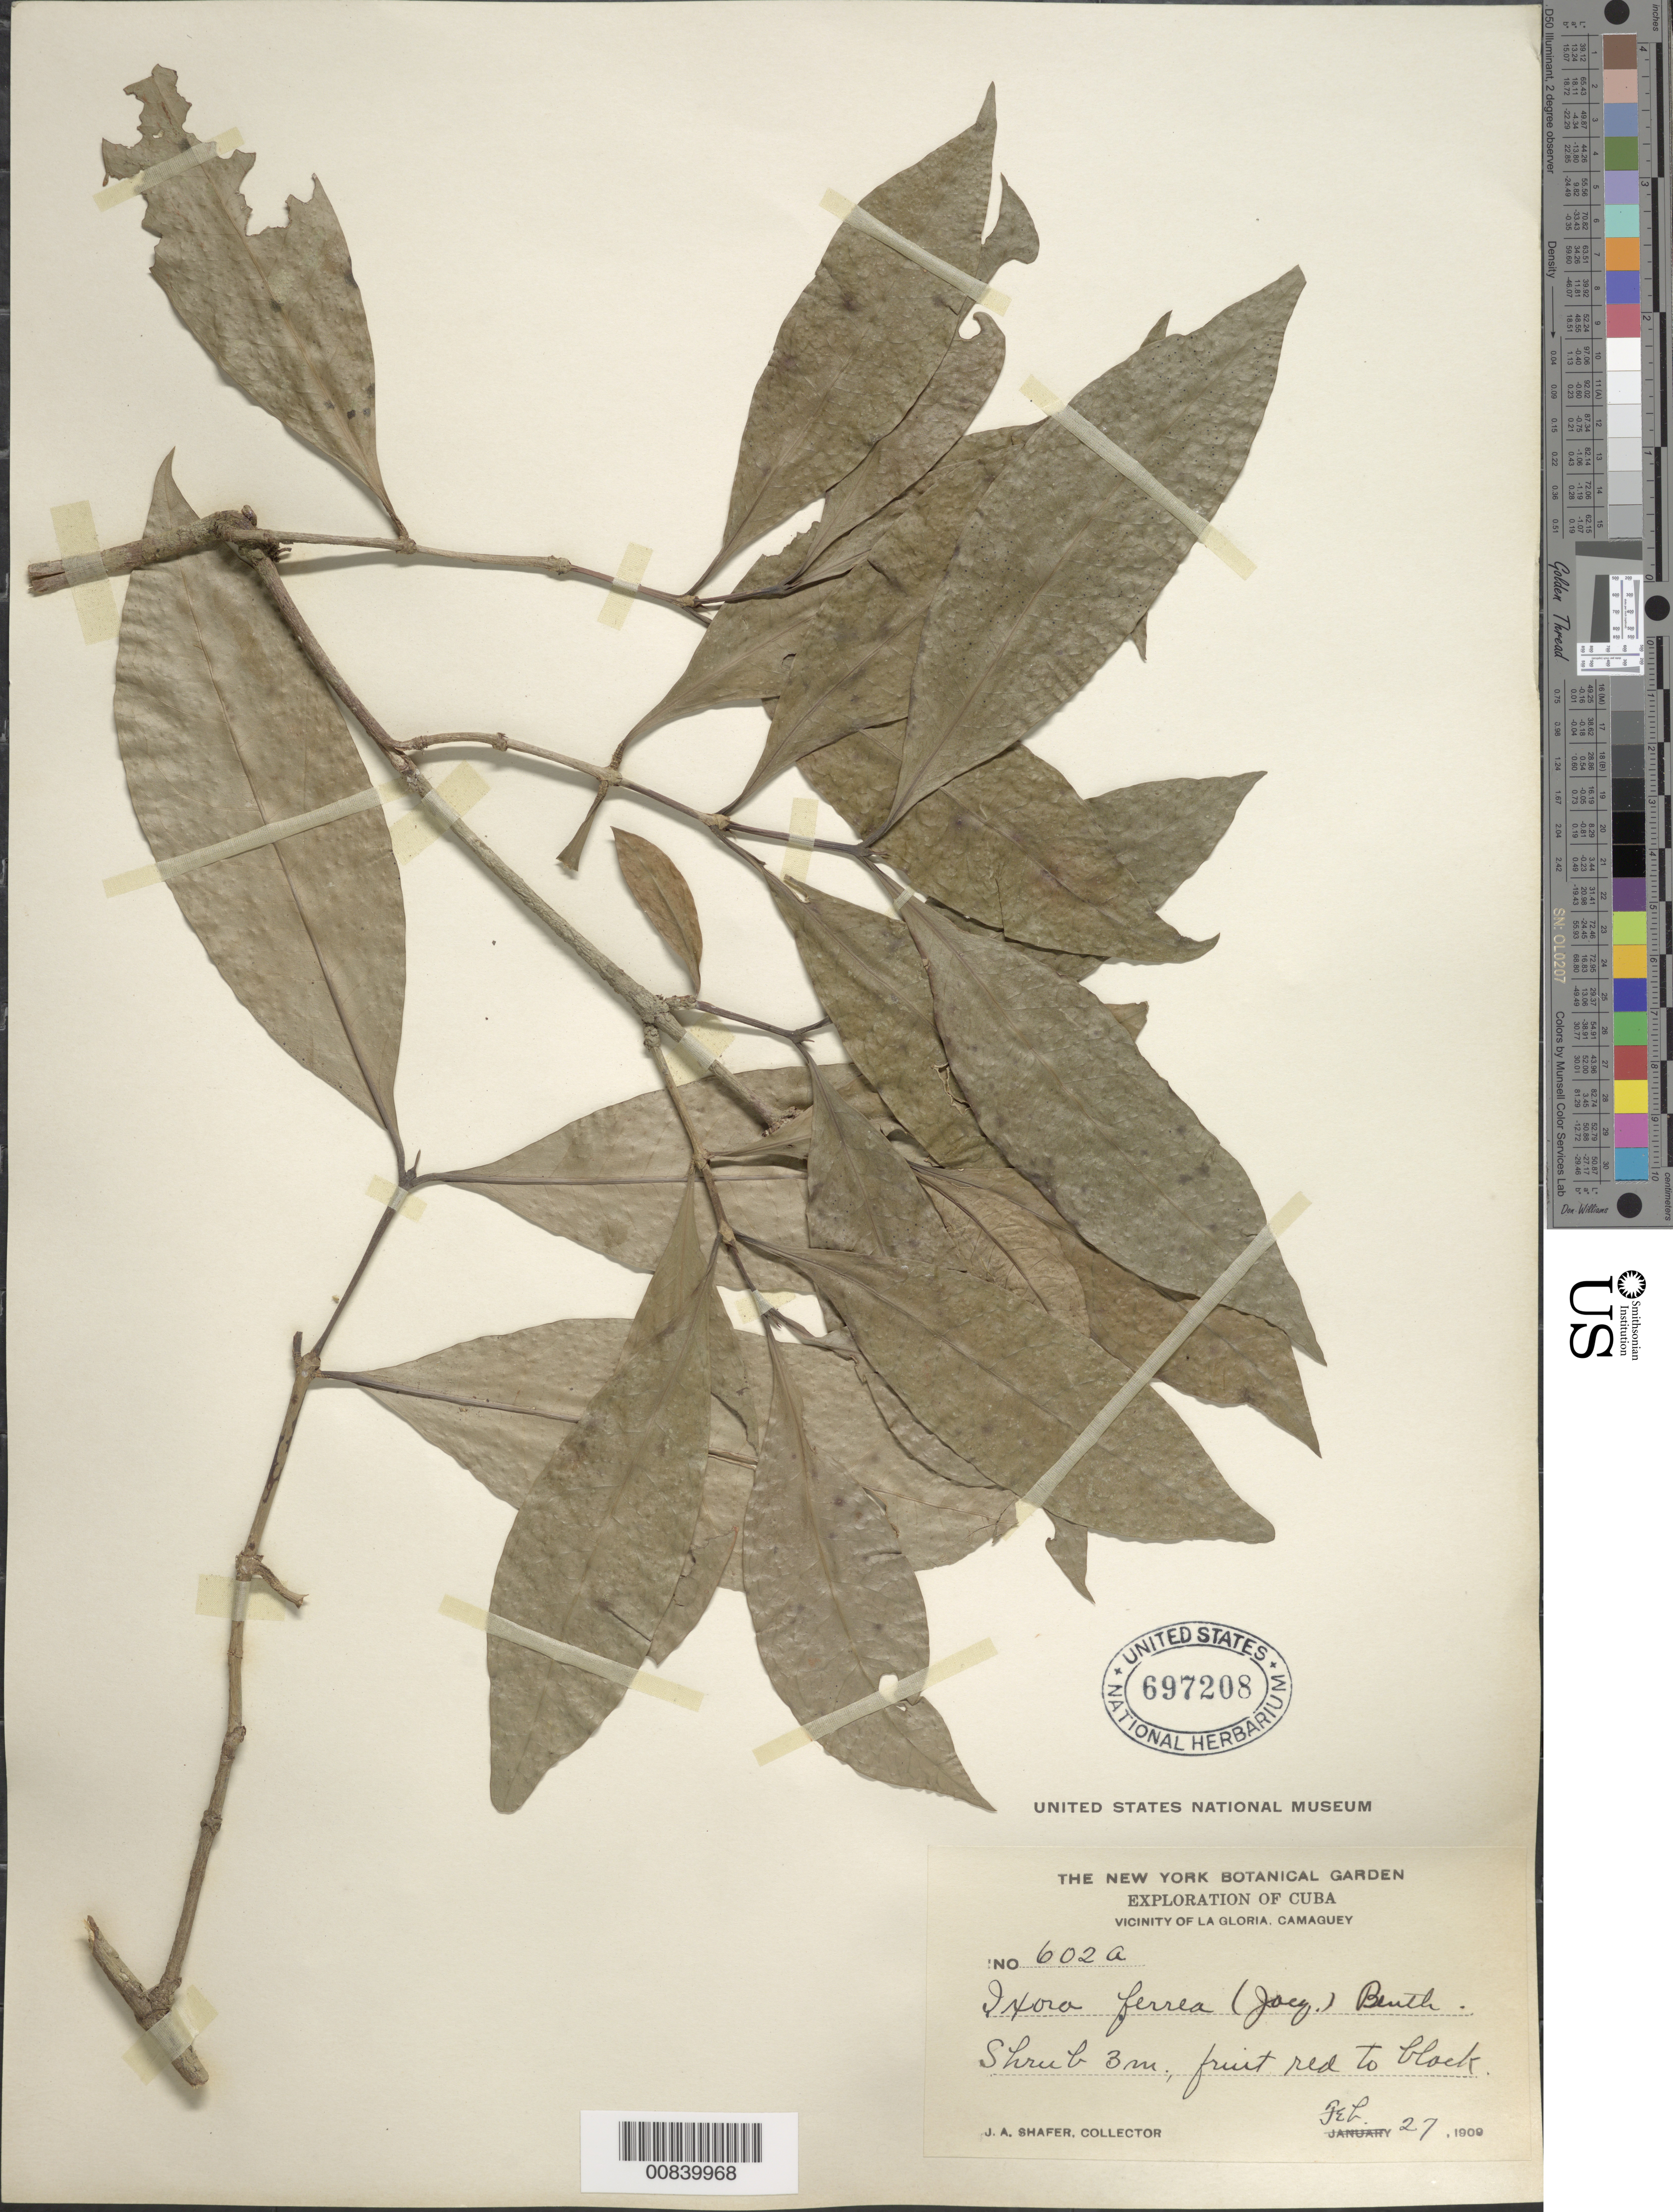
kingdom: Plantae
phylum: Tracheophyta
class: Magnoliopsida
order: Gentianales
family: Rubiaceae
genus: Ixora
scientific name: Ixora ferrea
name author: (Jacq.) Benth.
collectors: J. A. Shafer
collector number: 602a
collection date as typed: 27 Feb 1909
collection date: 1909-02-27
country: Cuba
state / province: Camaguey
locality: Vicinity of La Gloria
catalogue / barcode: US 697208